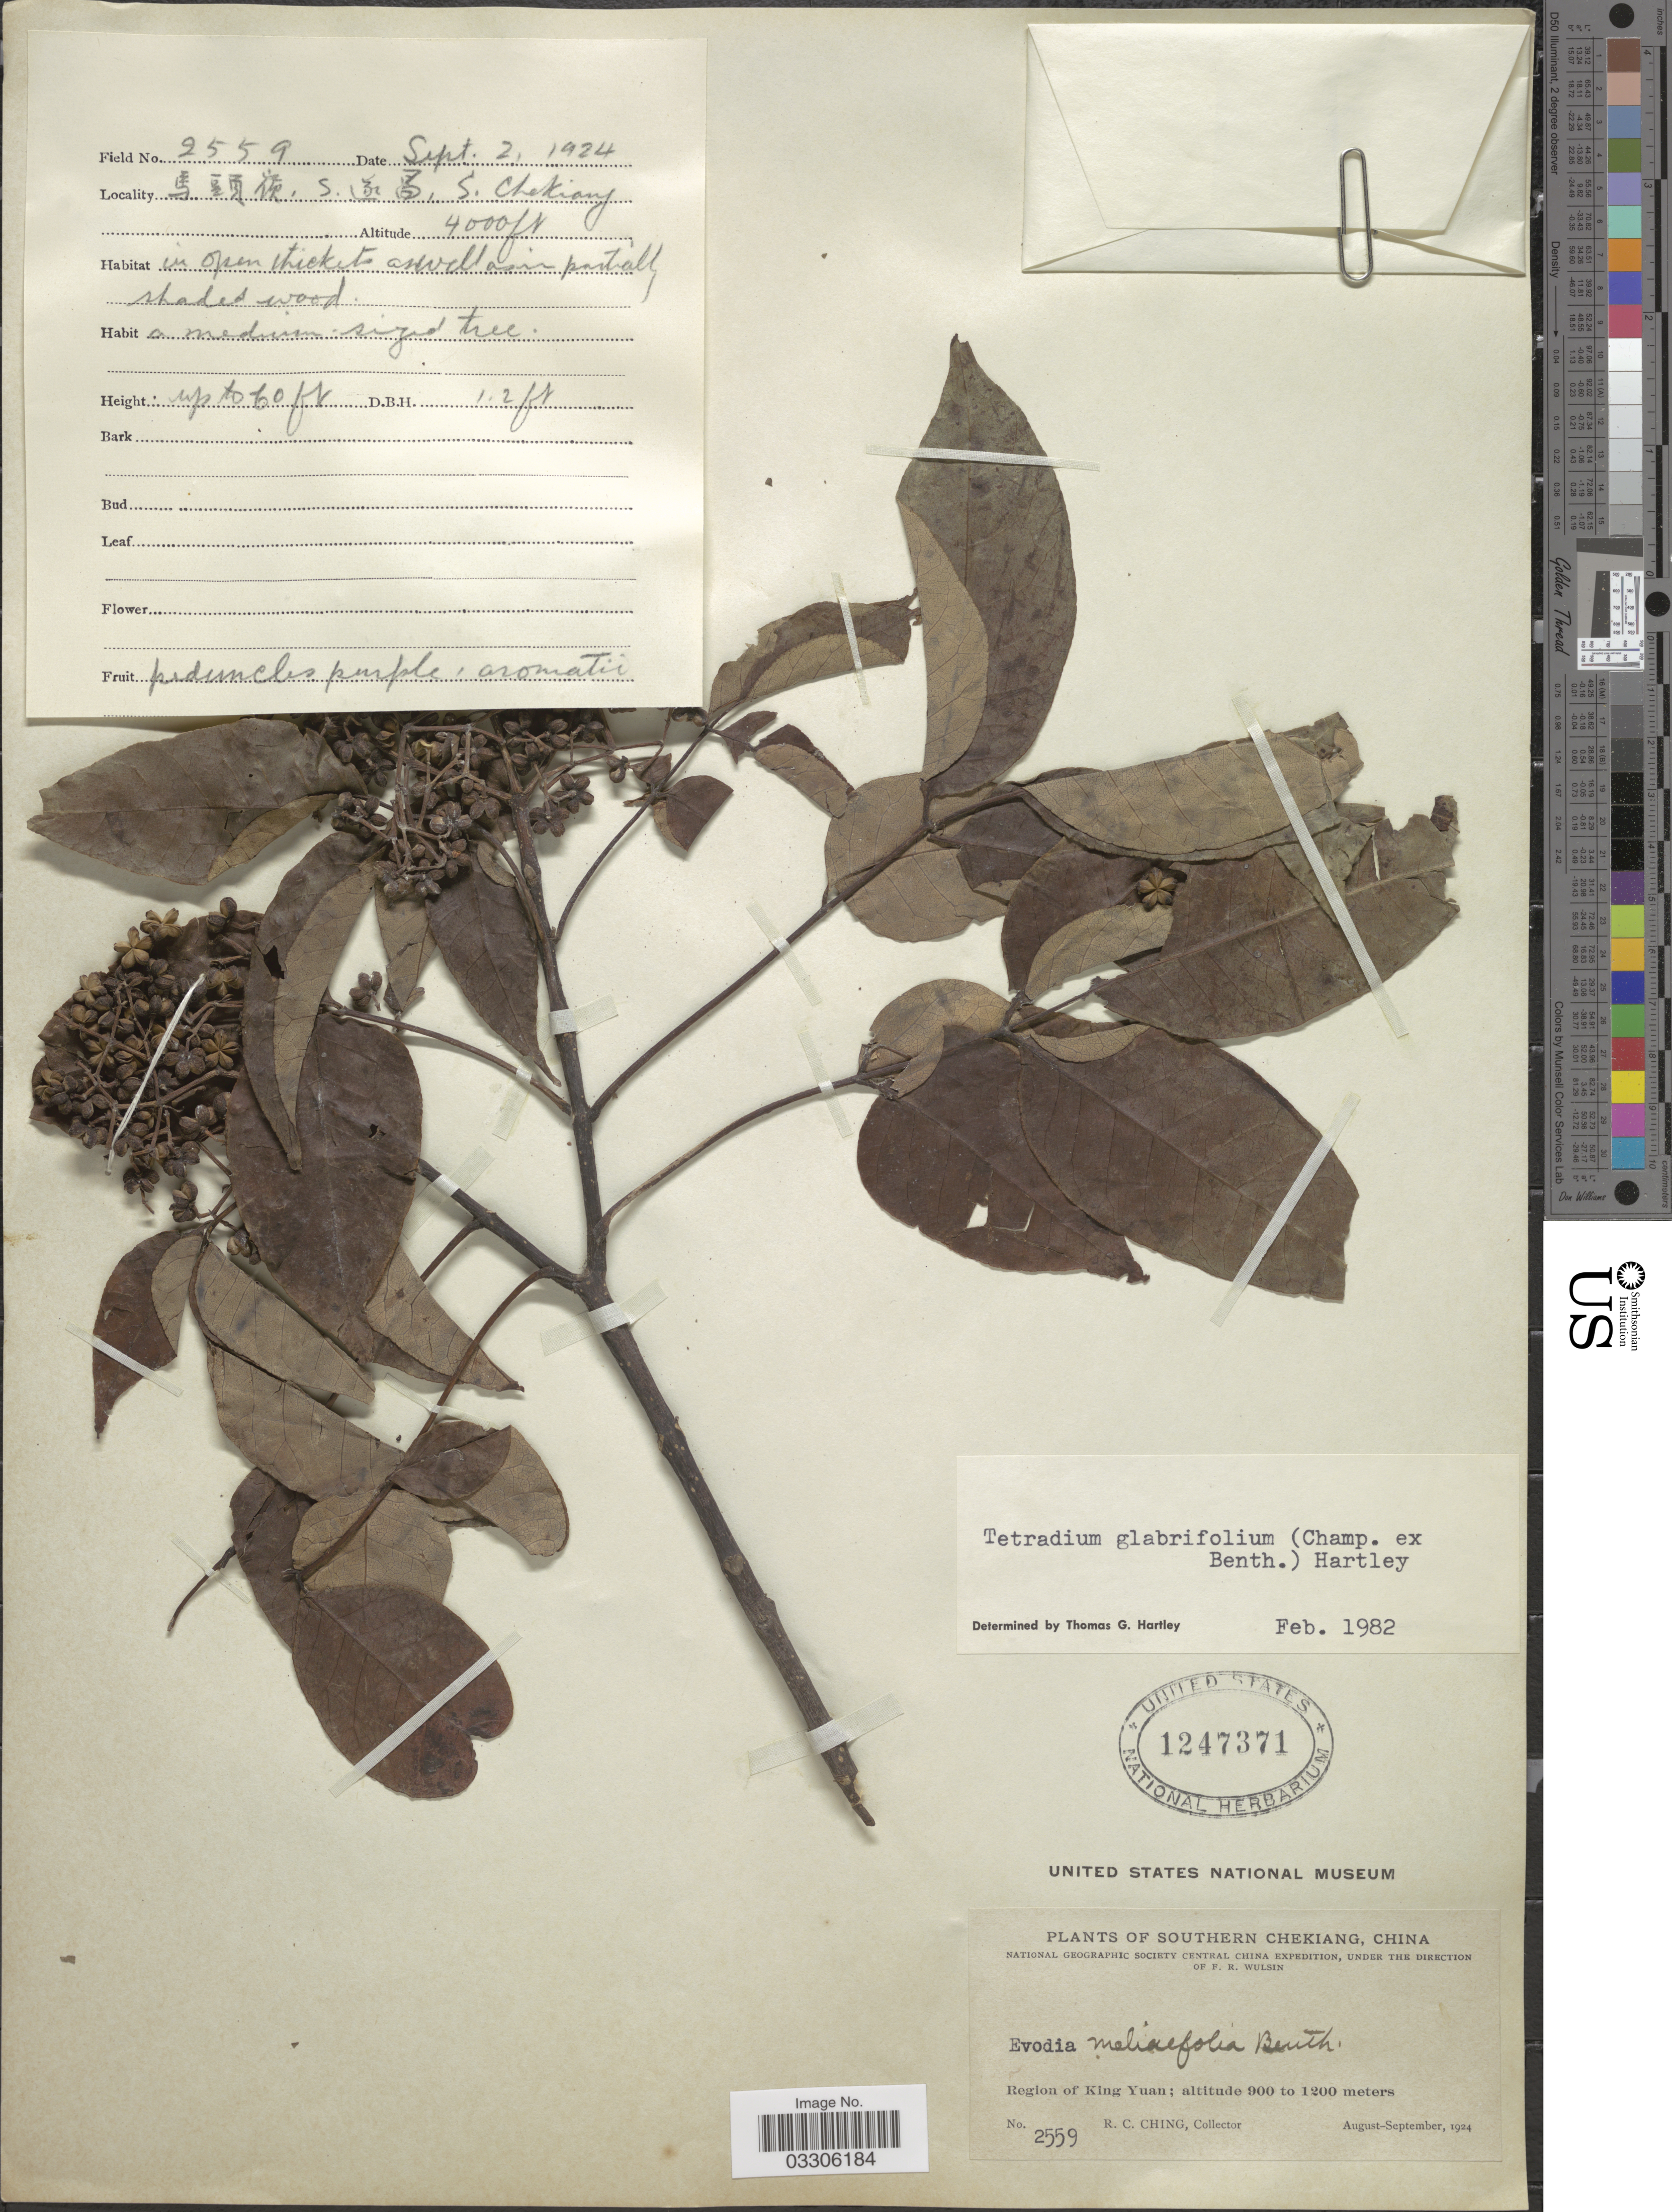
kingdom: Plantae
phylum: Tracheophyta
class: Magnoliopsida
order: Sapindales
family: Rutaceae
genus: Tetradium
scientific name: Tetradium glabrifolium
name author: (Champ. ex Benth.) T.G. Hartley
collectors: R. C. Ching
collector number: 2559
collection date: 1924-09-02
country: China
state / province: Zhejiang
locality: Southern Chekiang. Region of King Yuan. X, S X, S. Chekiang.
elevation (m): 1219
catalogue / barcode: US 1247371